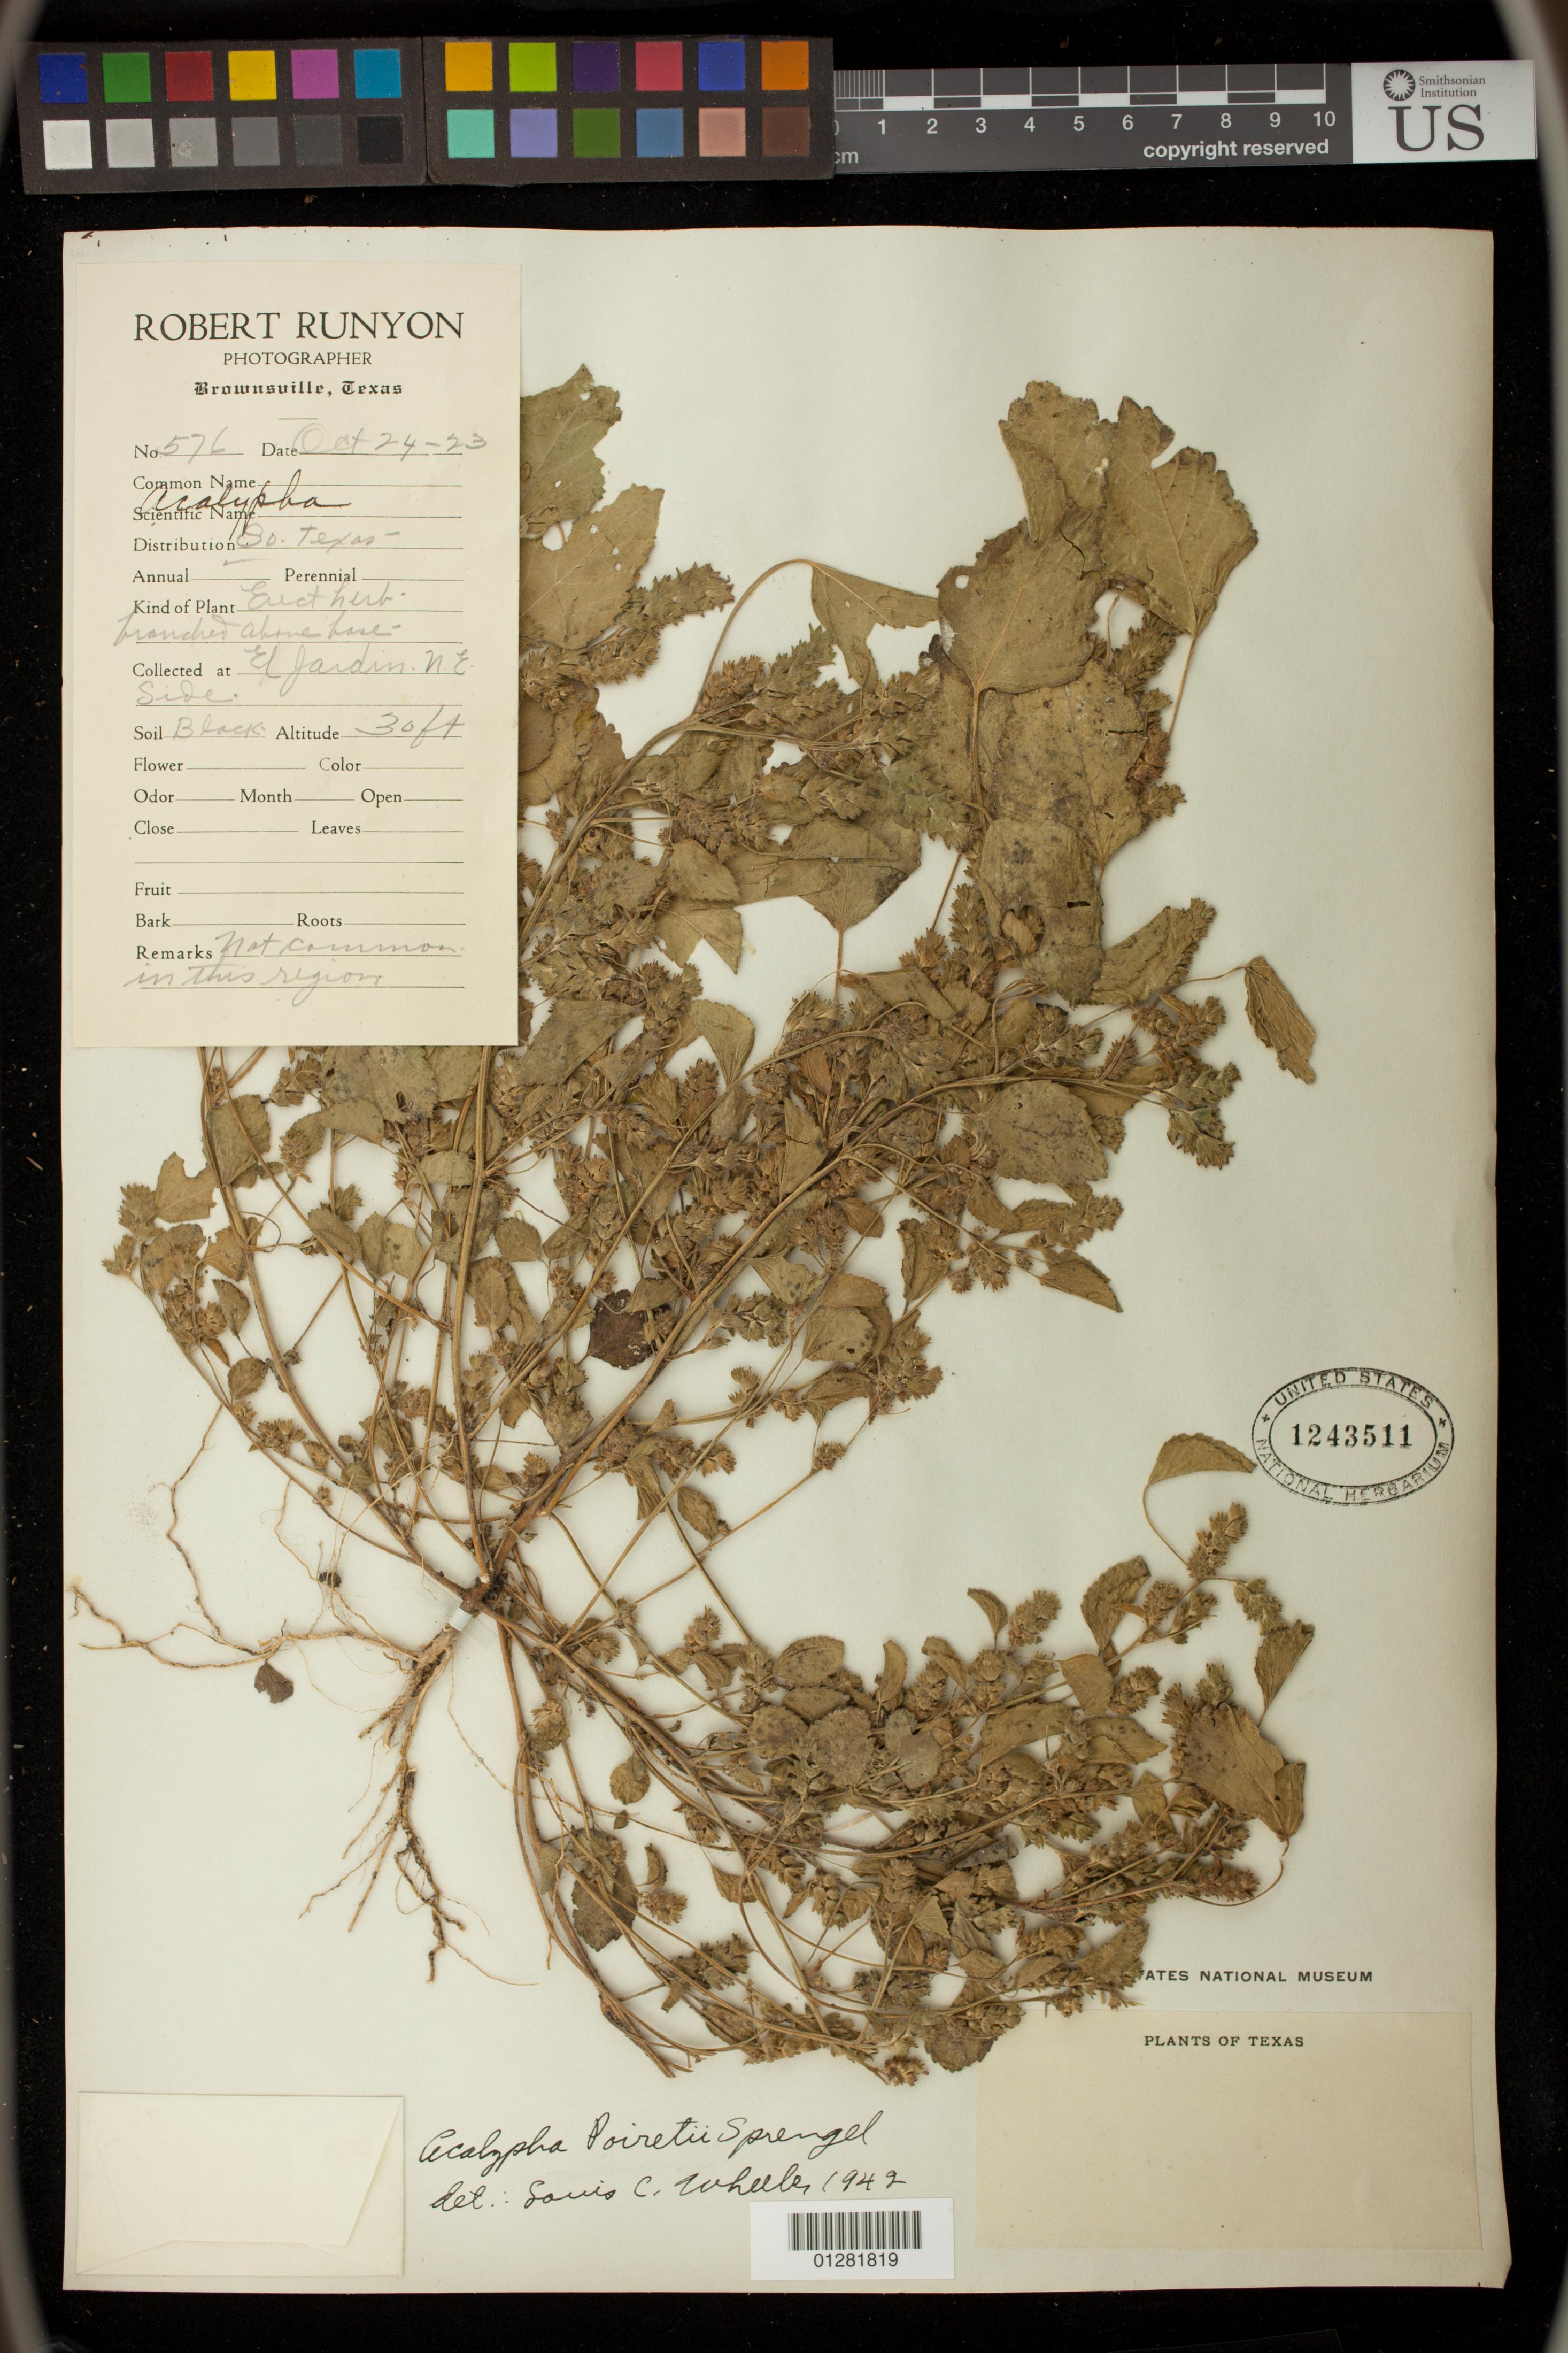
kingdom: Plantae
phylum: Tracheophyta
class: Magnoliopsida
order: Malpighiales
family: Euphorbiaceae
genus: Acalypha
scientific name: Acalypha pringlei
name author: S. Watson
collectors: R. Runyon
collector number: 576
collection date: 1923-10-24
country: United States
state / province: Texas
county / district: Willacy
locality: El Jardin N.E. side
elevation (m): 9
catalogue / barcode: US 1243511